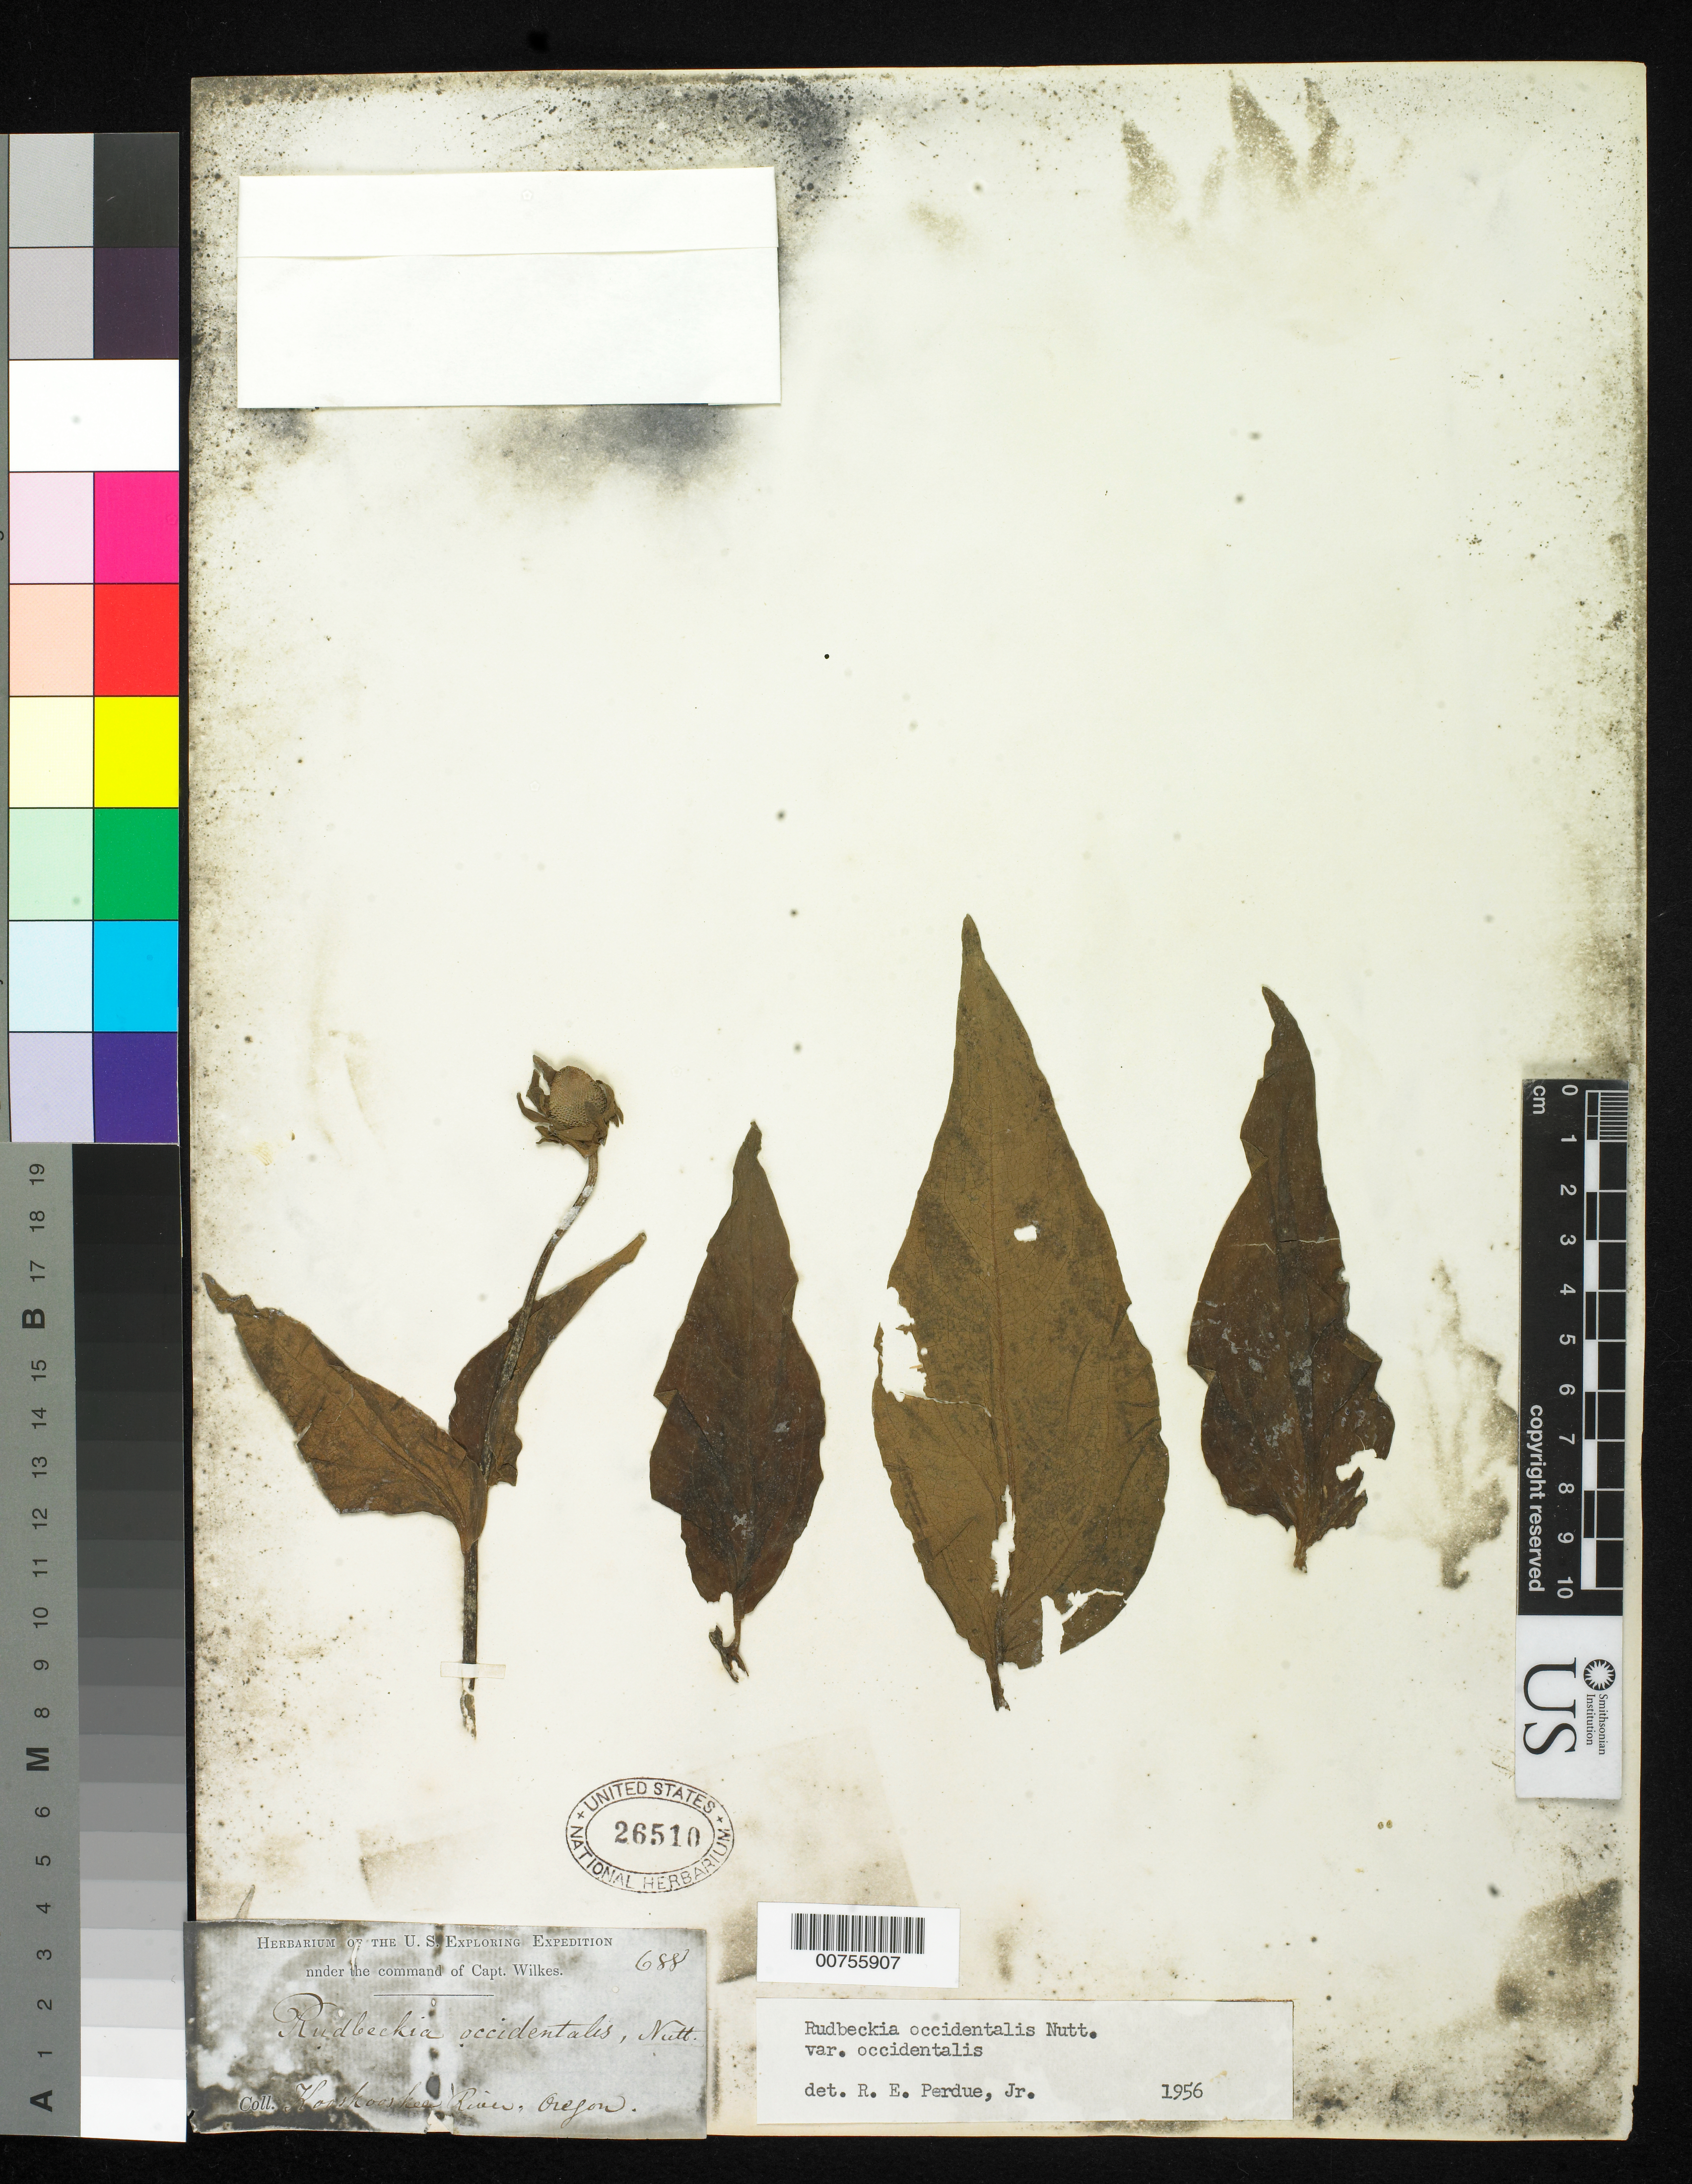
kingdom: Plantae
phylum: Tracheophyta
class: Magnoliopsida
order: Asterales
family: Asteraceae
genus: Rudbeckia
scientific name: Rudbeckia occidentalis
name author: Nutt.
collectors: Wilkes Explor. Exped.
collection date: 1838/1842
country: United States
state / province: Oregon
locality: Kooskooskee River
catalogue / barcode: US 26510